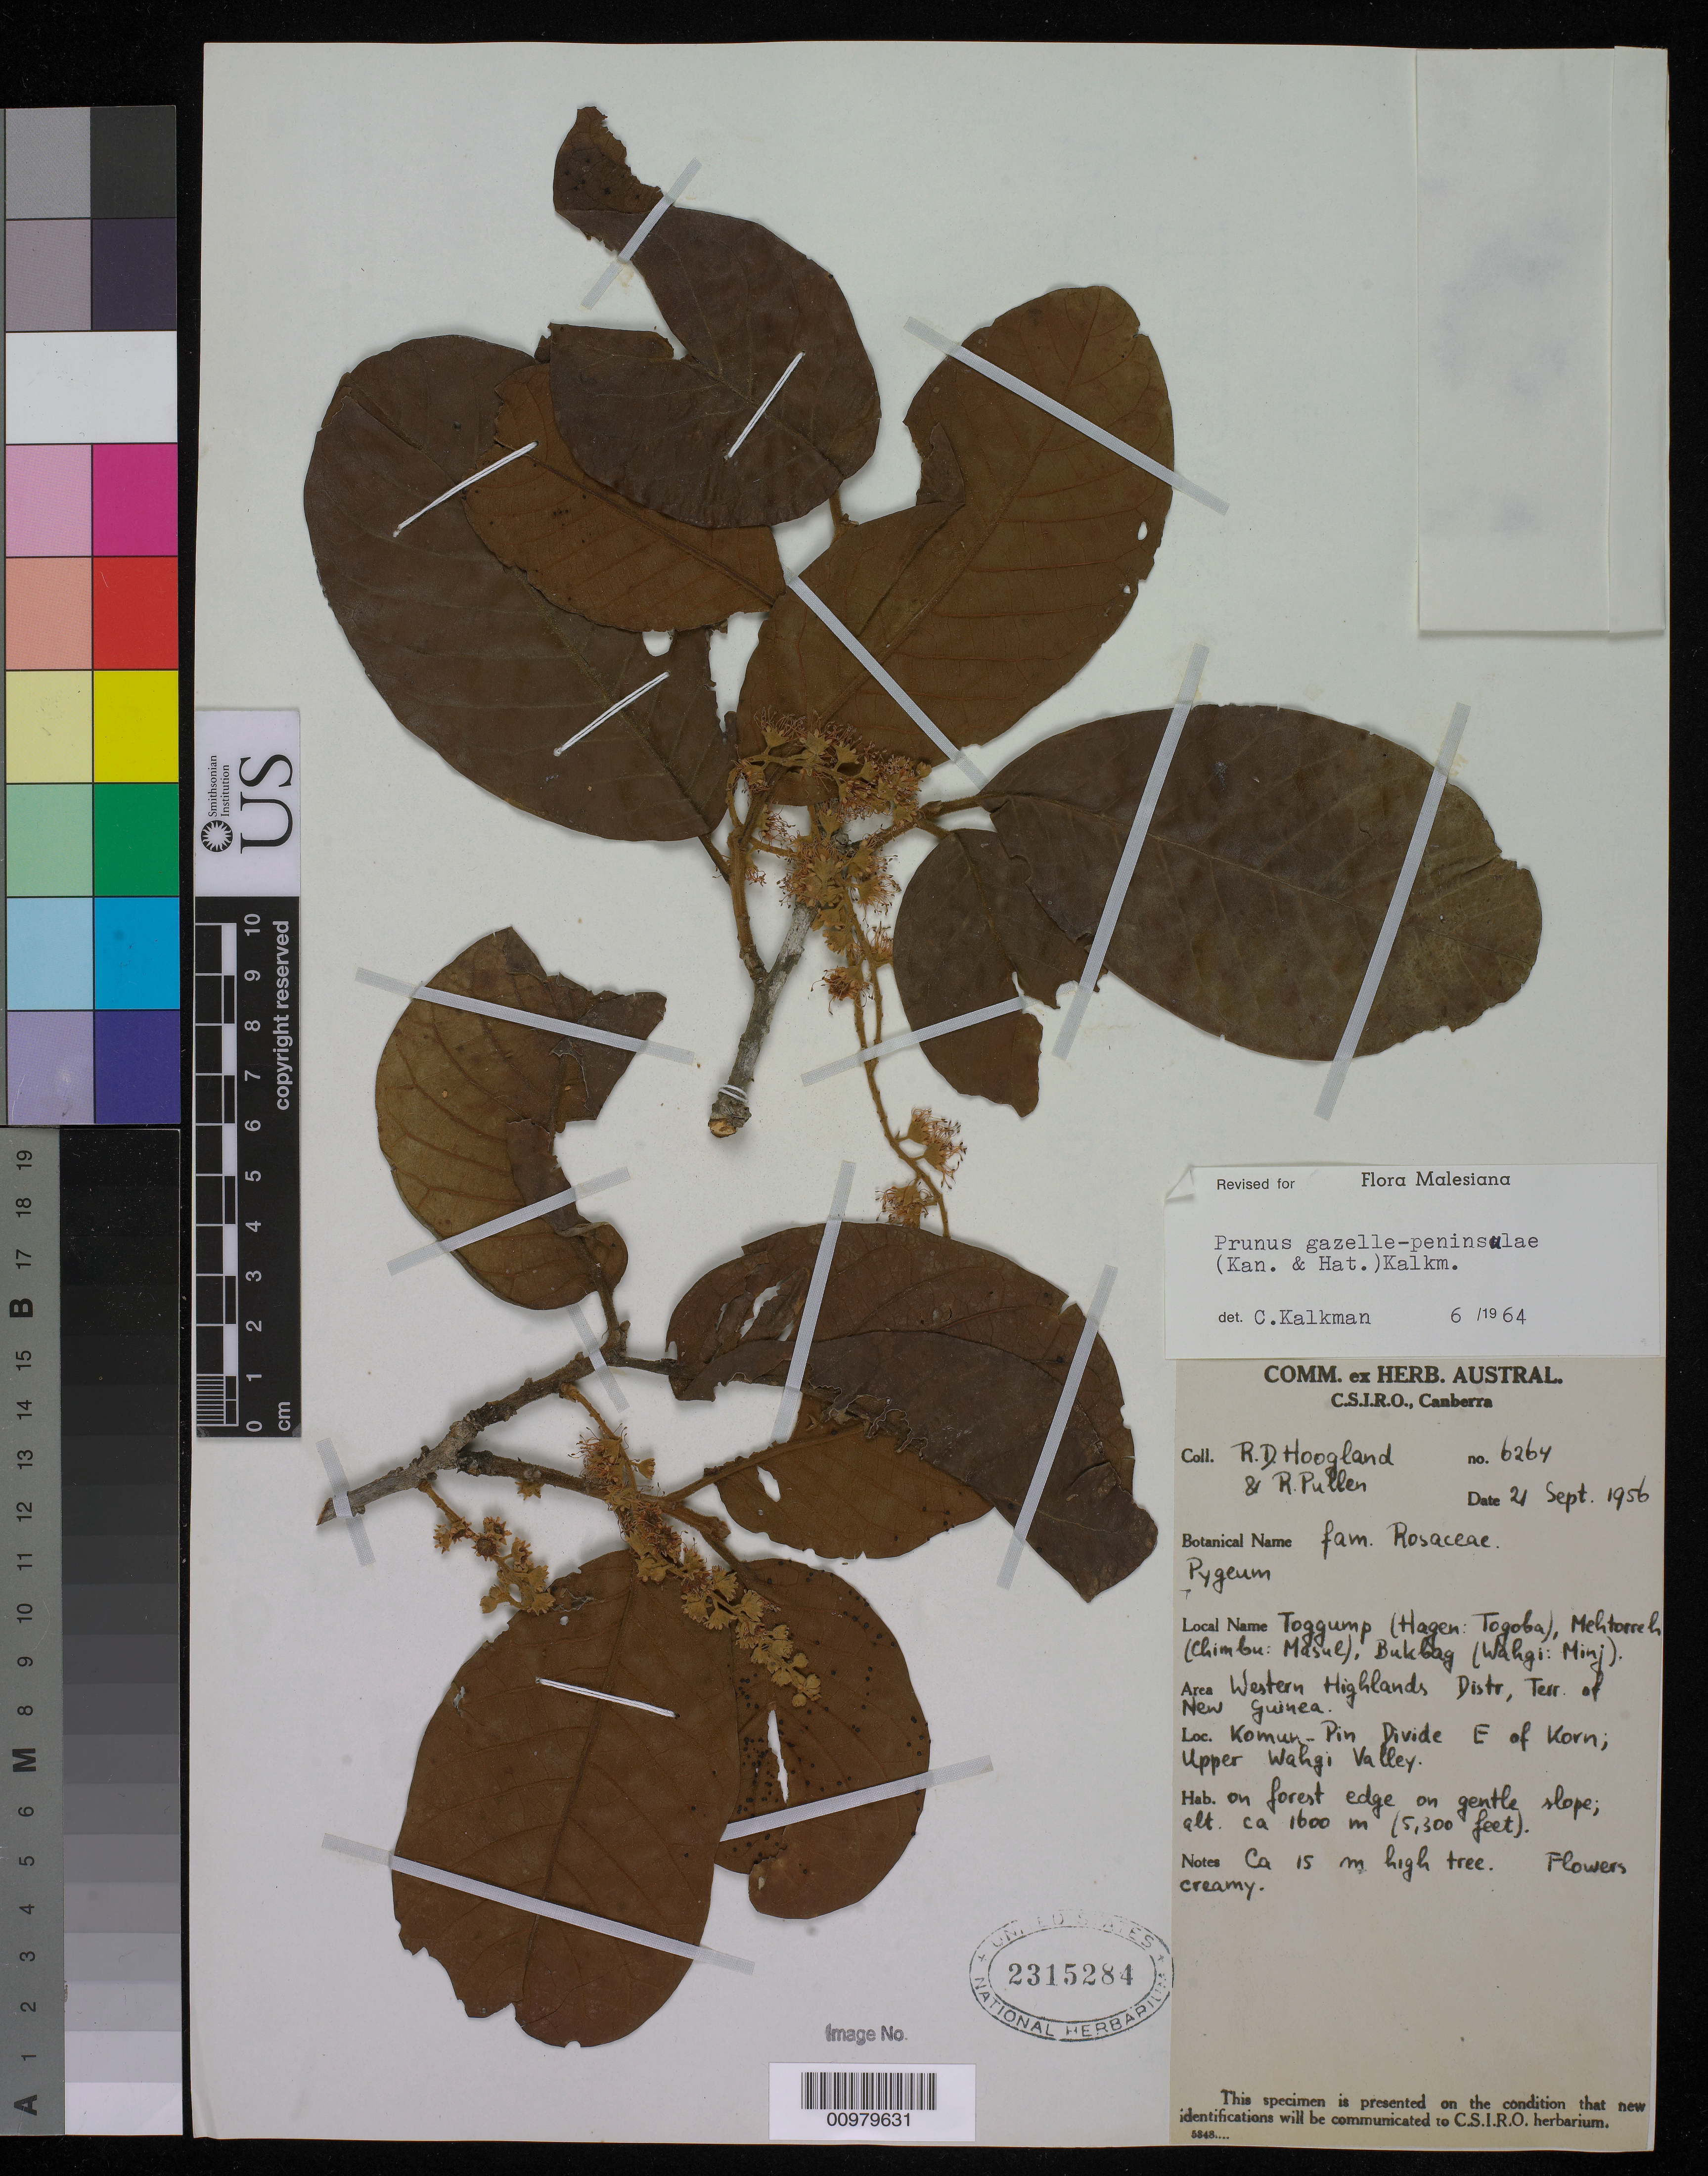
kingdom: Plantae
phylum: Tracheophyta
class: Magnoliopsida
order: Rosales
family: Rosaceae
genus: Prunus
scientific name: Prunus gazelle-peninsulae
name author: (Kaneh. & Hatus.) Kalkman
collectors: R. D. Hoogland & R. Pullen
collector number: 6264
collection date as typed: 24 Sep 1956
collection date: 1956-09-24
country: Papua New Guinea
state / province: Western Highlands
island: New Guinea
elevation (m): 1600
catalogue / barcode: US 2315284